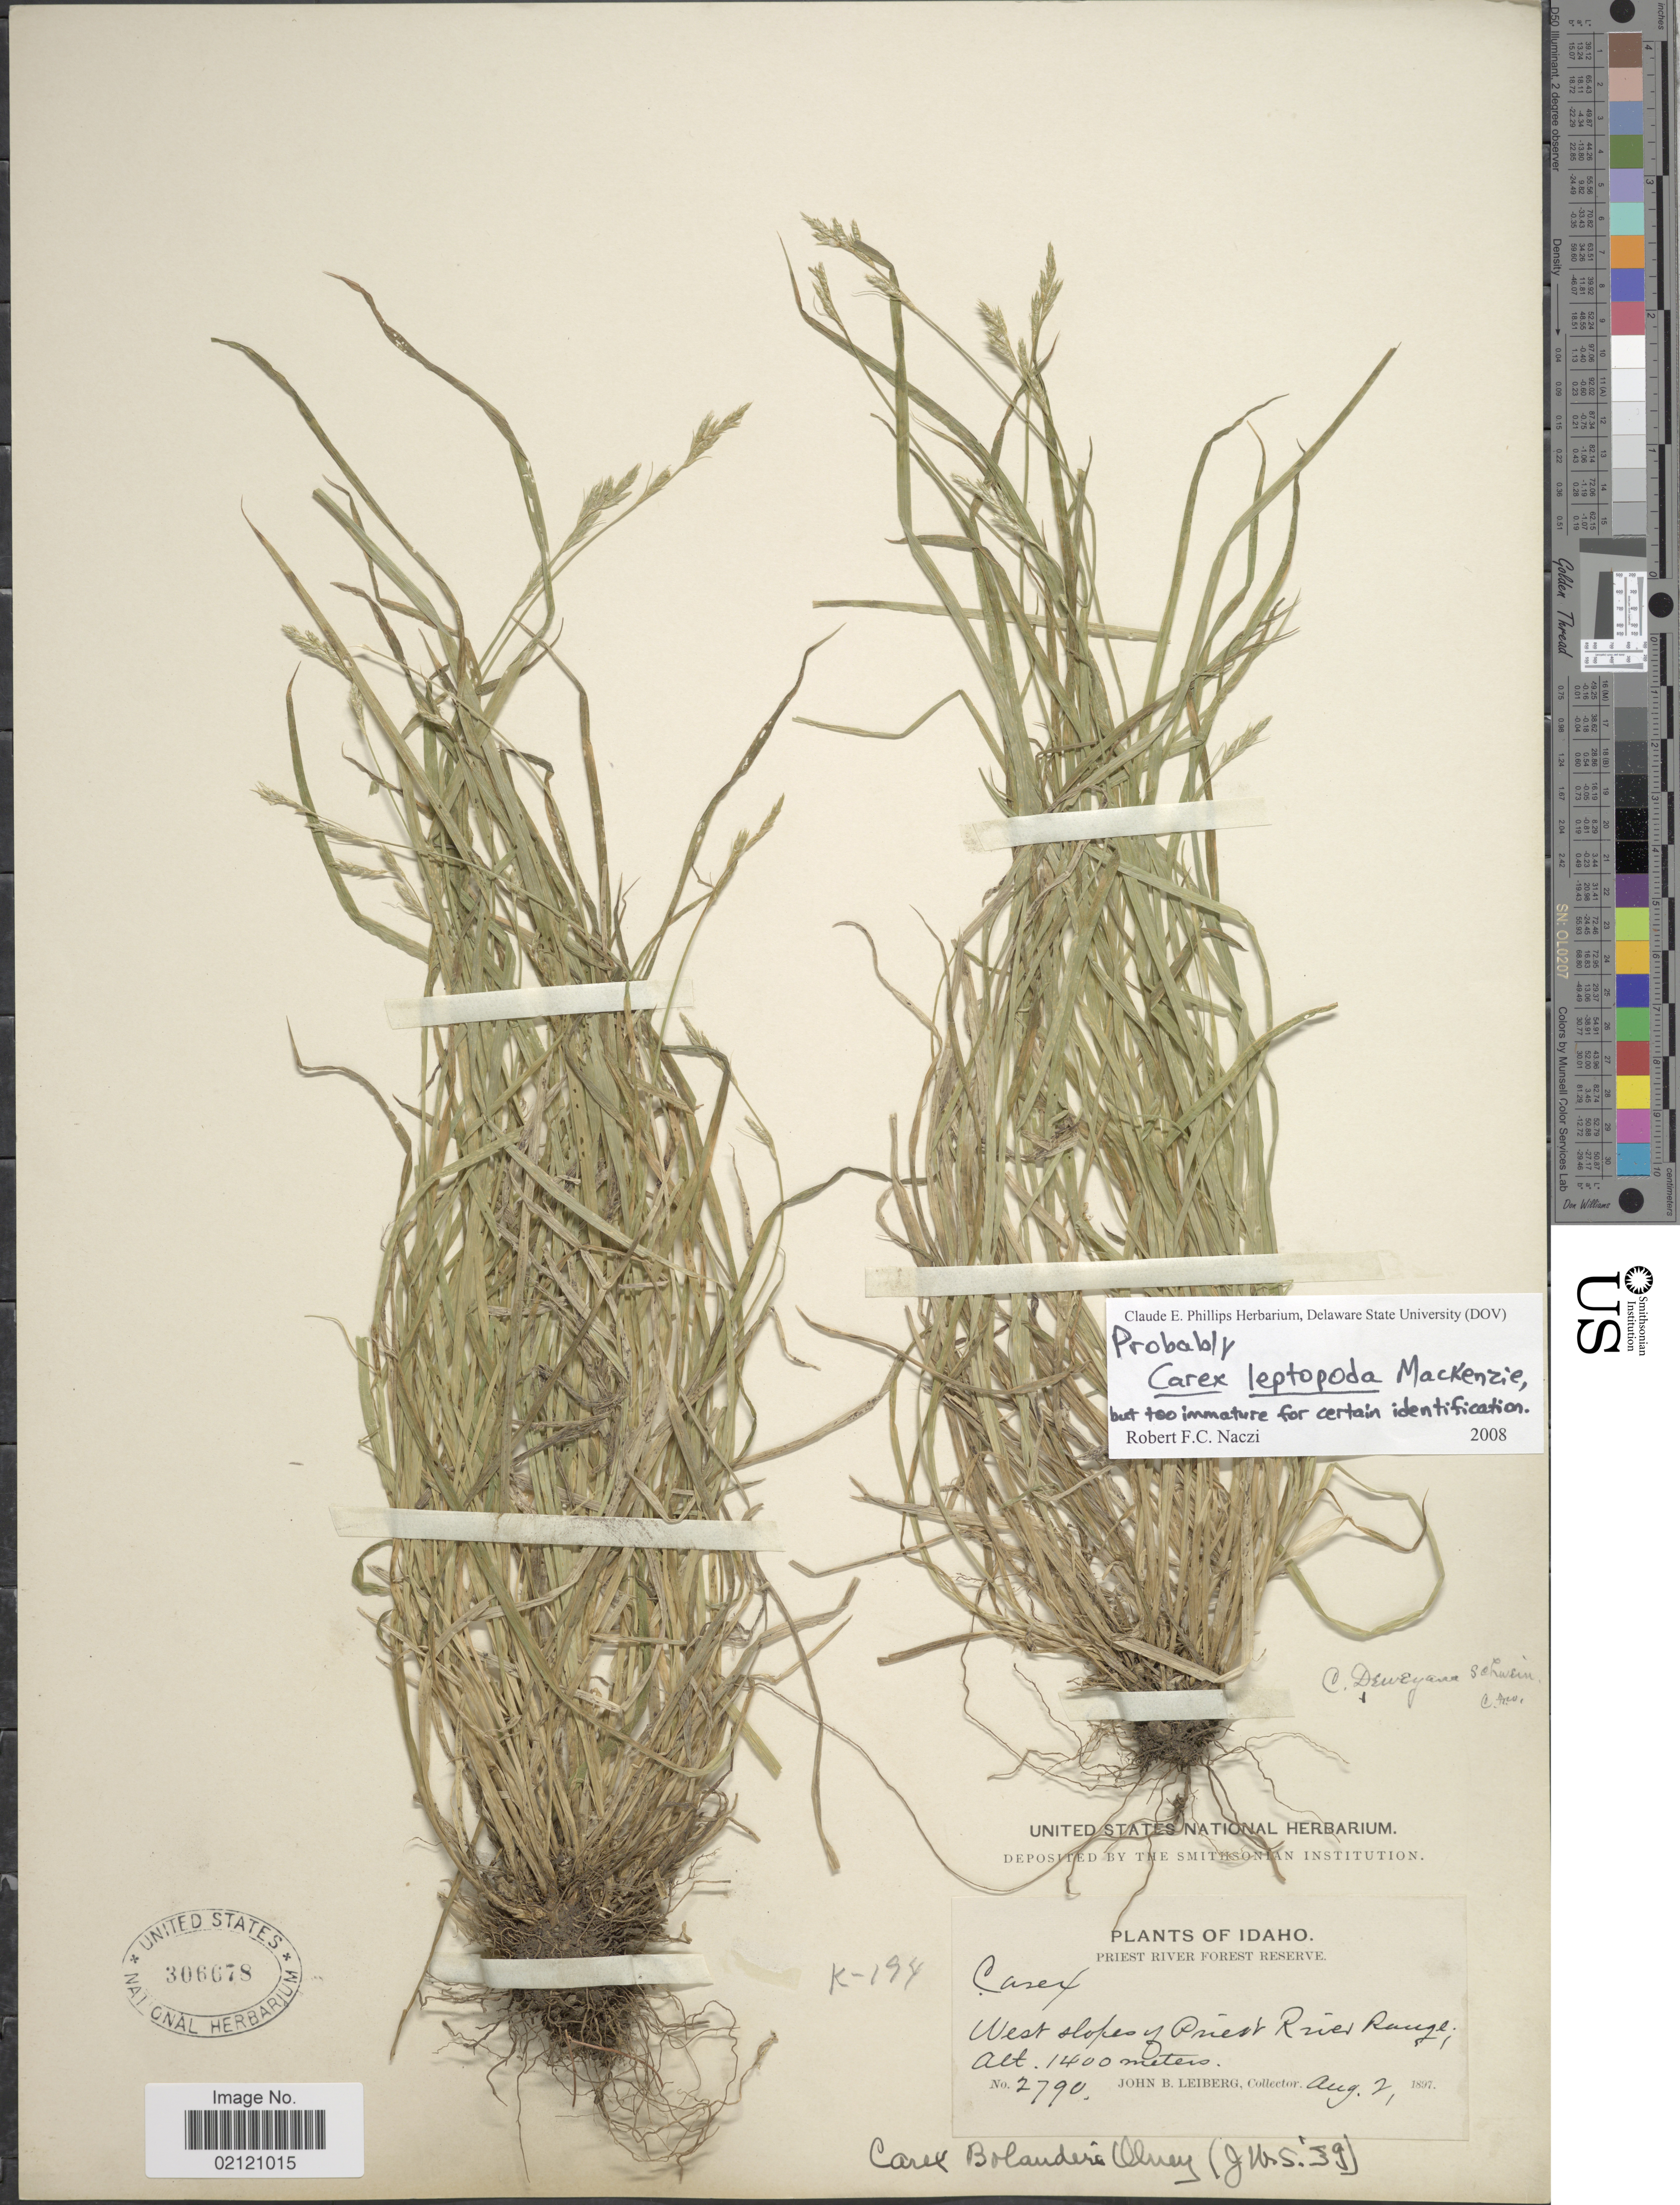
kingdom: Plantae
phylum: Tracheophyta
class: Liliopsida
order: Poales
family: Cyperaceae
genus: Carex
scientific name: Carex leptopoda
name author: Mack.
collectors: J. B. Leiberg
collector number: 2790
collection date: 1897-08-02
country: United States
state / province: Idaho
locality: Priest River Forest Reserve, West slopes of Priest River Range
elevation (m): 1400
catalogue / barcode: US 306678